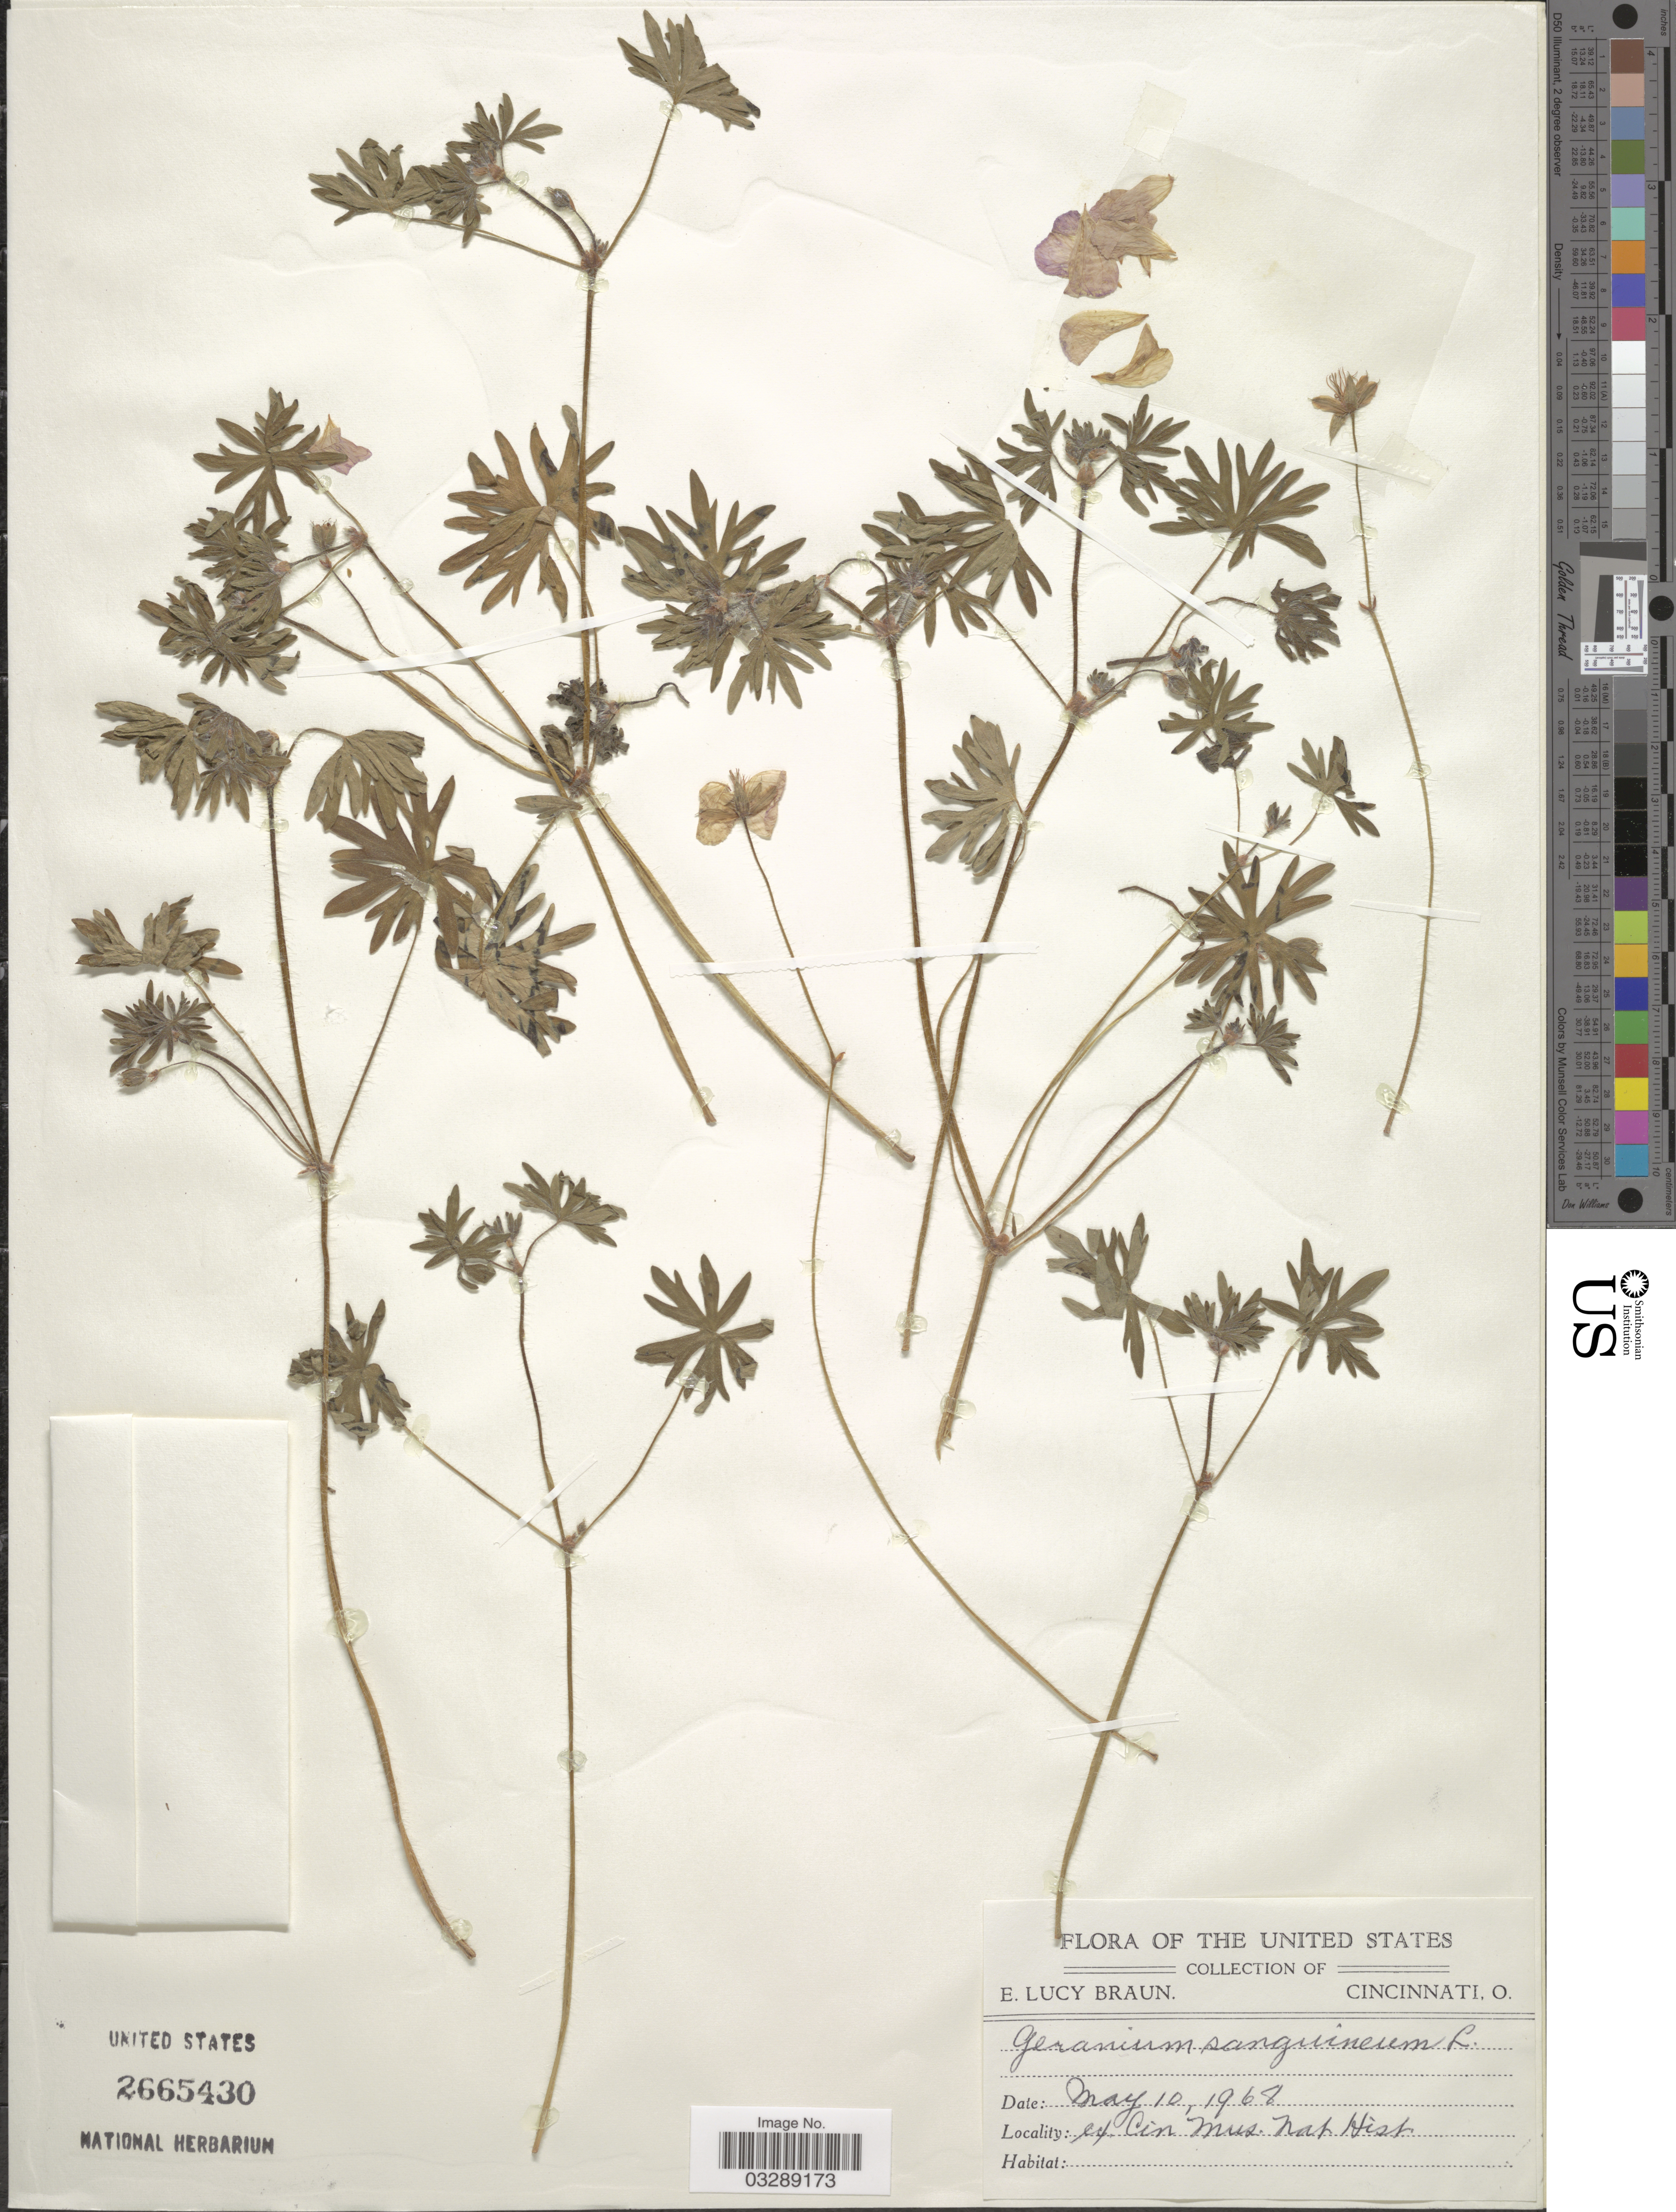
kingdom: Plantae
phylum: Tracheophyta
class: Magnoliopsida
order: Geraniales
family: Geraniaceae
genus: Geranium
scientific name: Geranium sanguineum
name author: L.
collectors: E. L. Braun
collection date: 1968-05-10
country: United States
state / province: Ohio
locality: Ex. Cin Mus. Nat. Hist.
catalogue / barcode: US 2665430